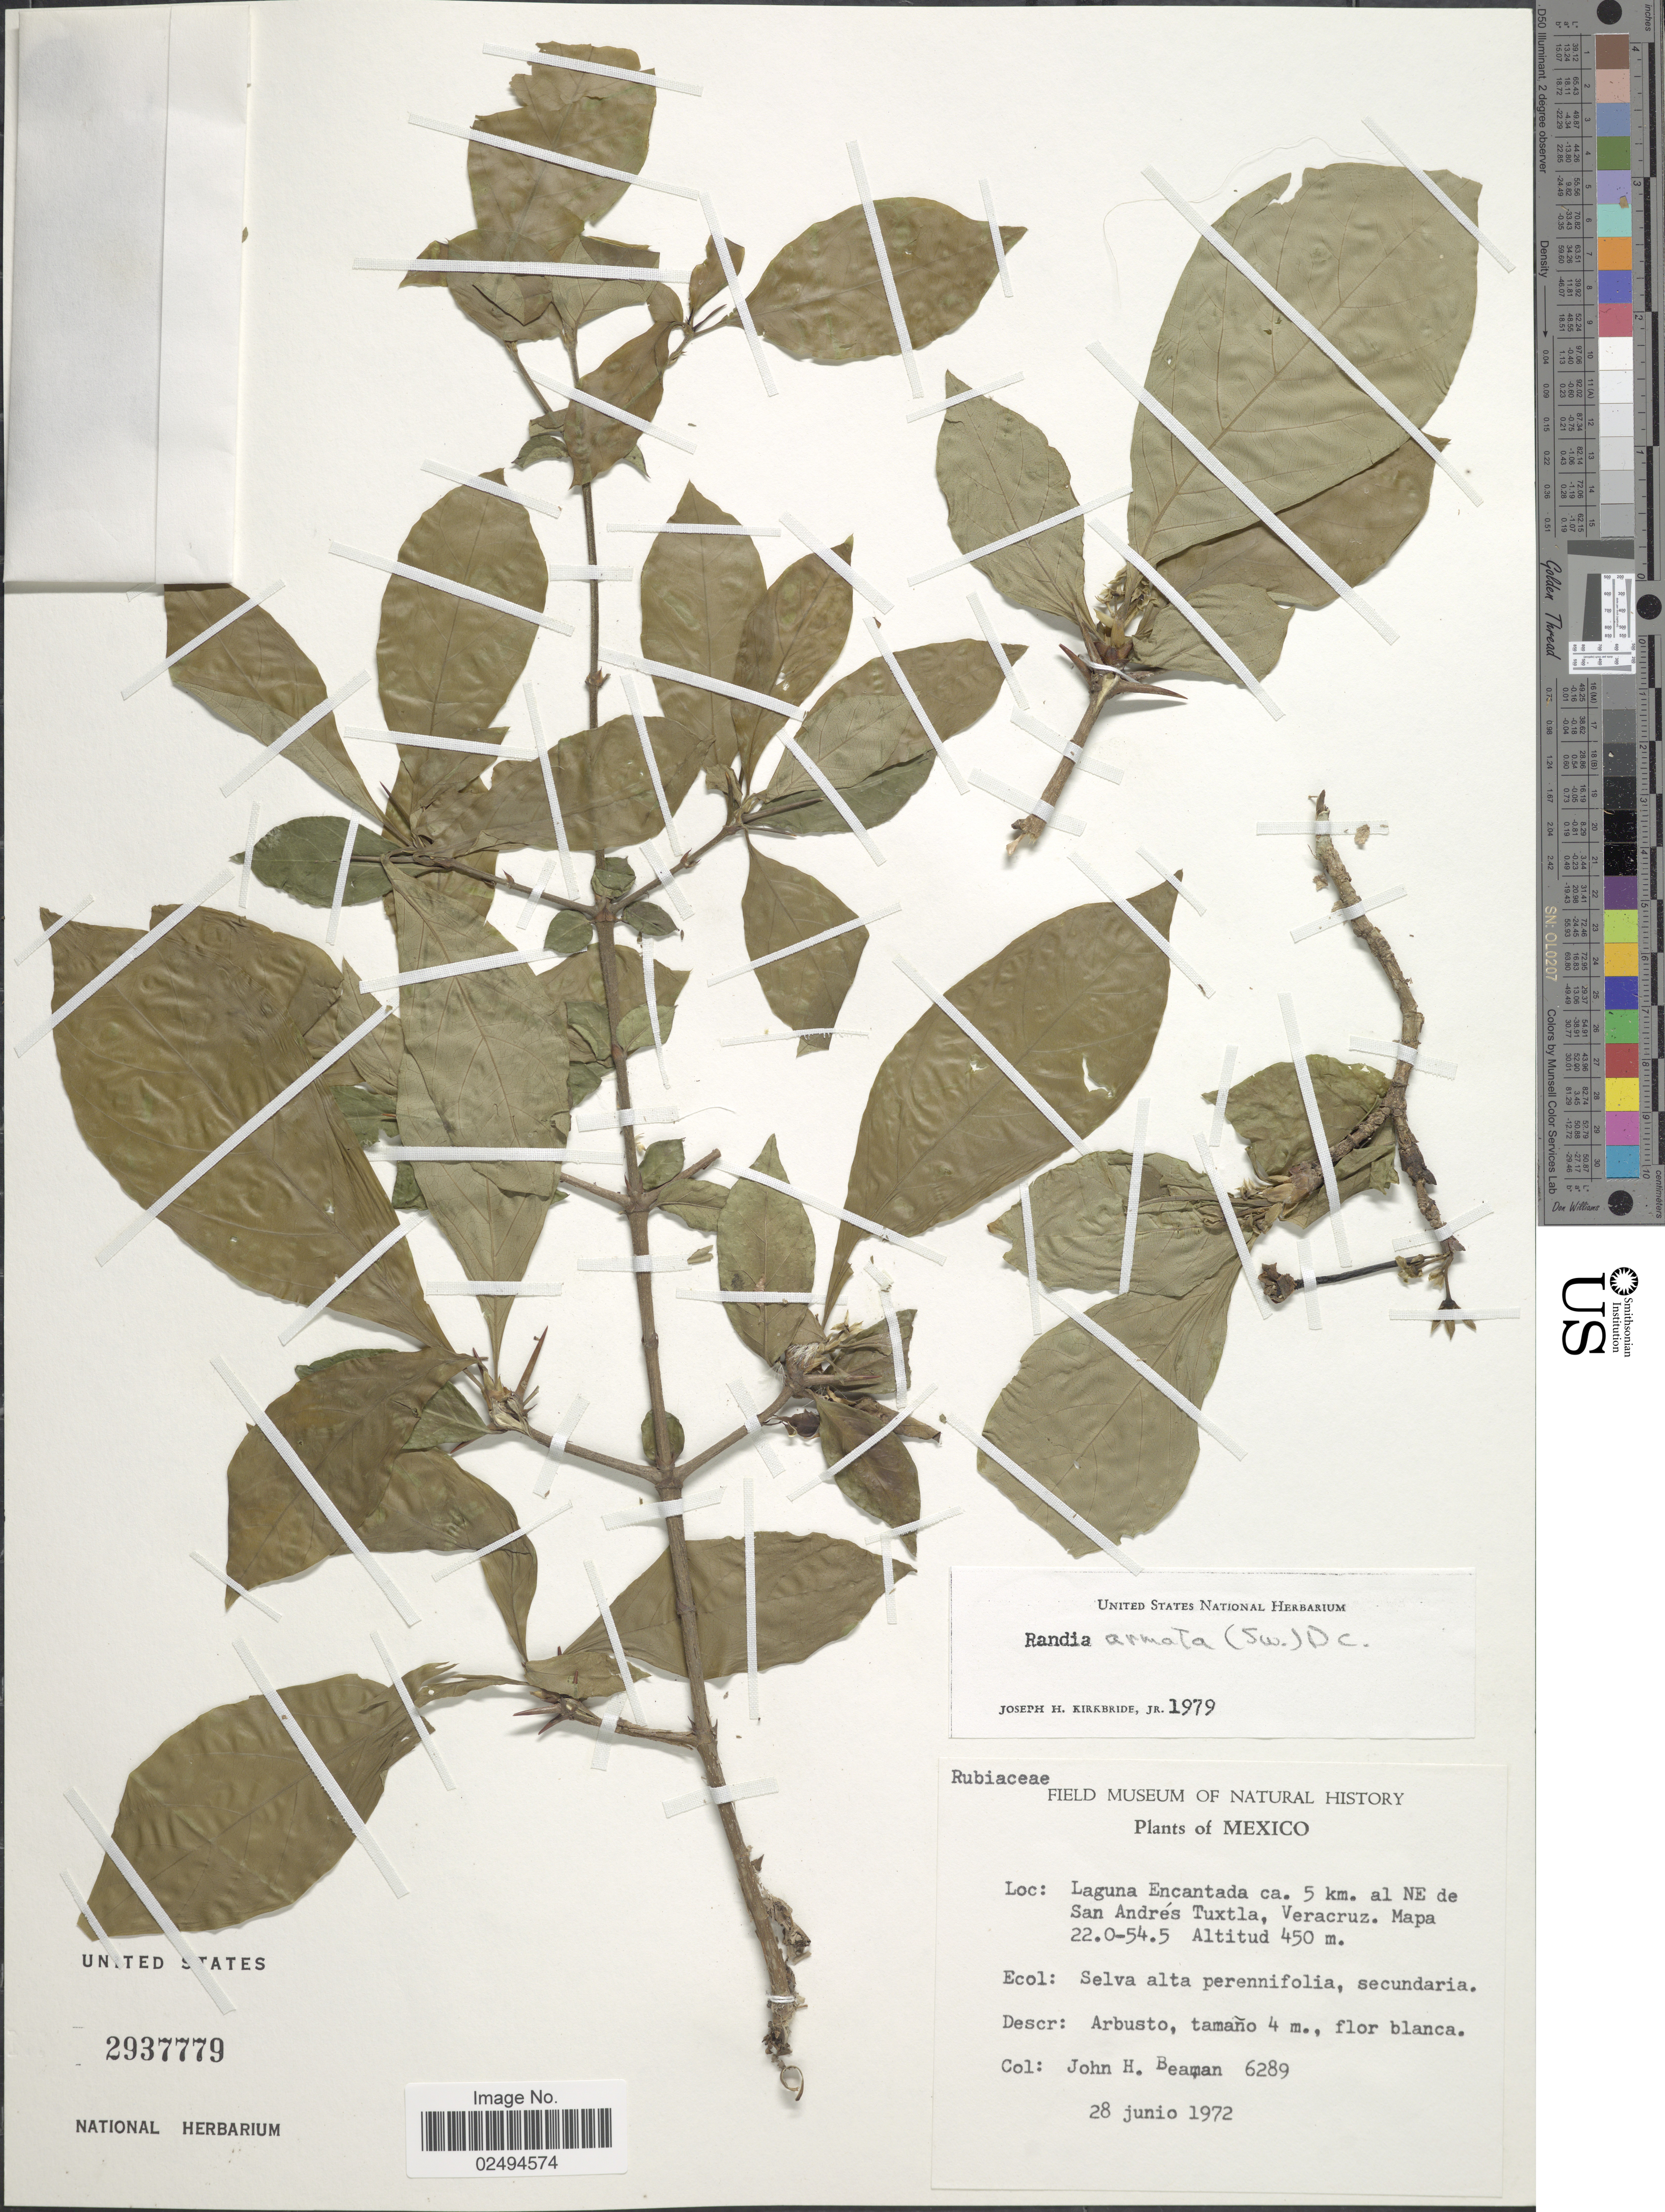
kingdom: Plantae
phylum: Tracheophyta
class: Magnoliopsida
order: Gentianales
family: Rubiaceae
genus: Randia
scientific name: Randia armata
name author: (Sw.) DC.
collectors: J. H. Beaman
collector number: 6289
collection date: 1972-06-28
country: Mexico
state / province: Veracruz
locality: Laguna Encantada ca. 5 km. al NE de San Andres Tuxtla, Veracruz. Mapa 22.0-54.5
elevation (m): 450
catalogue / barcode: US 2937779